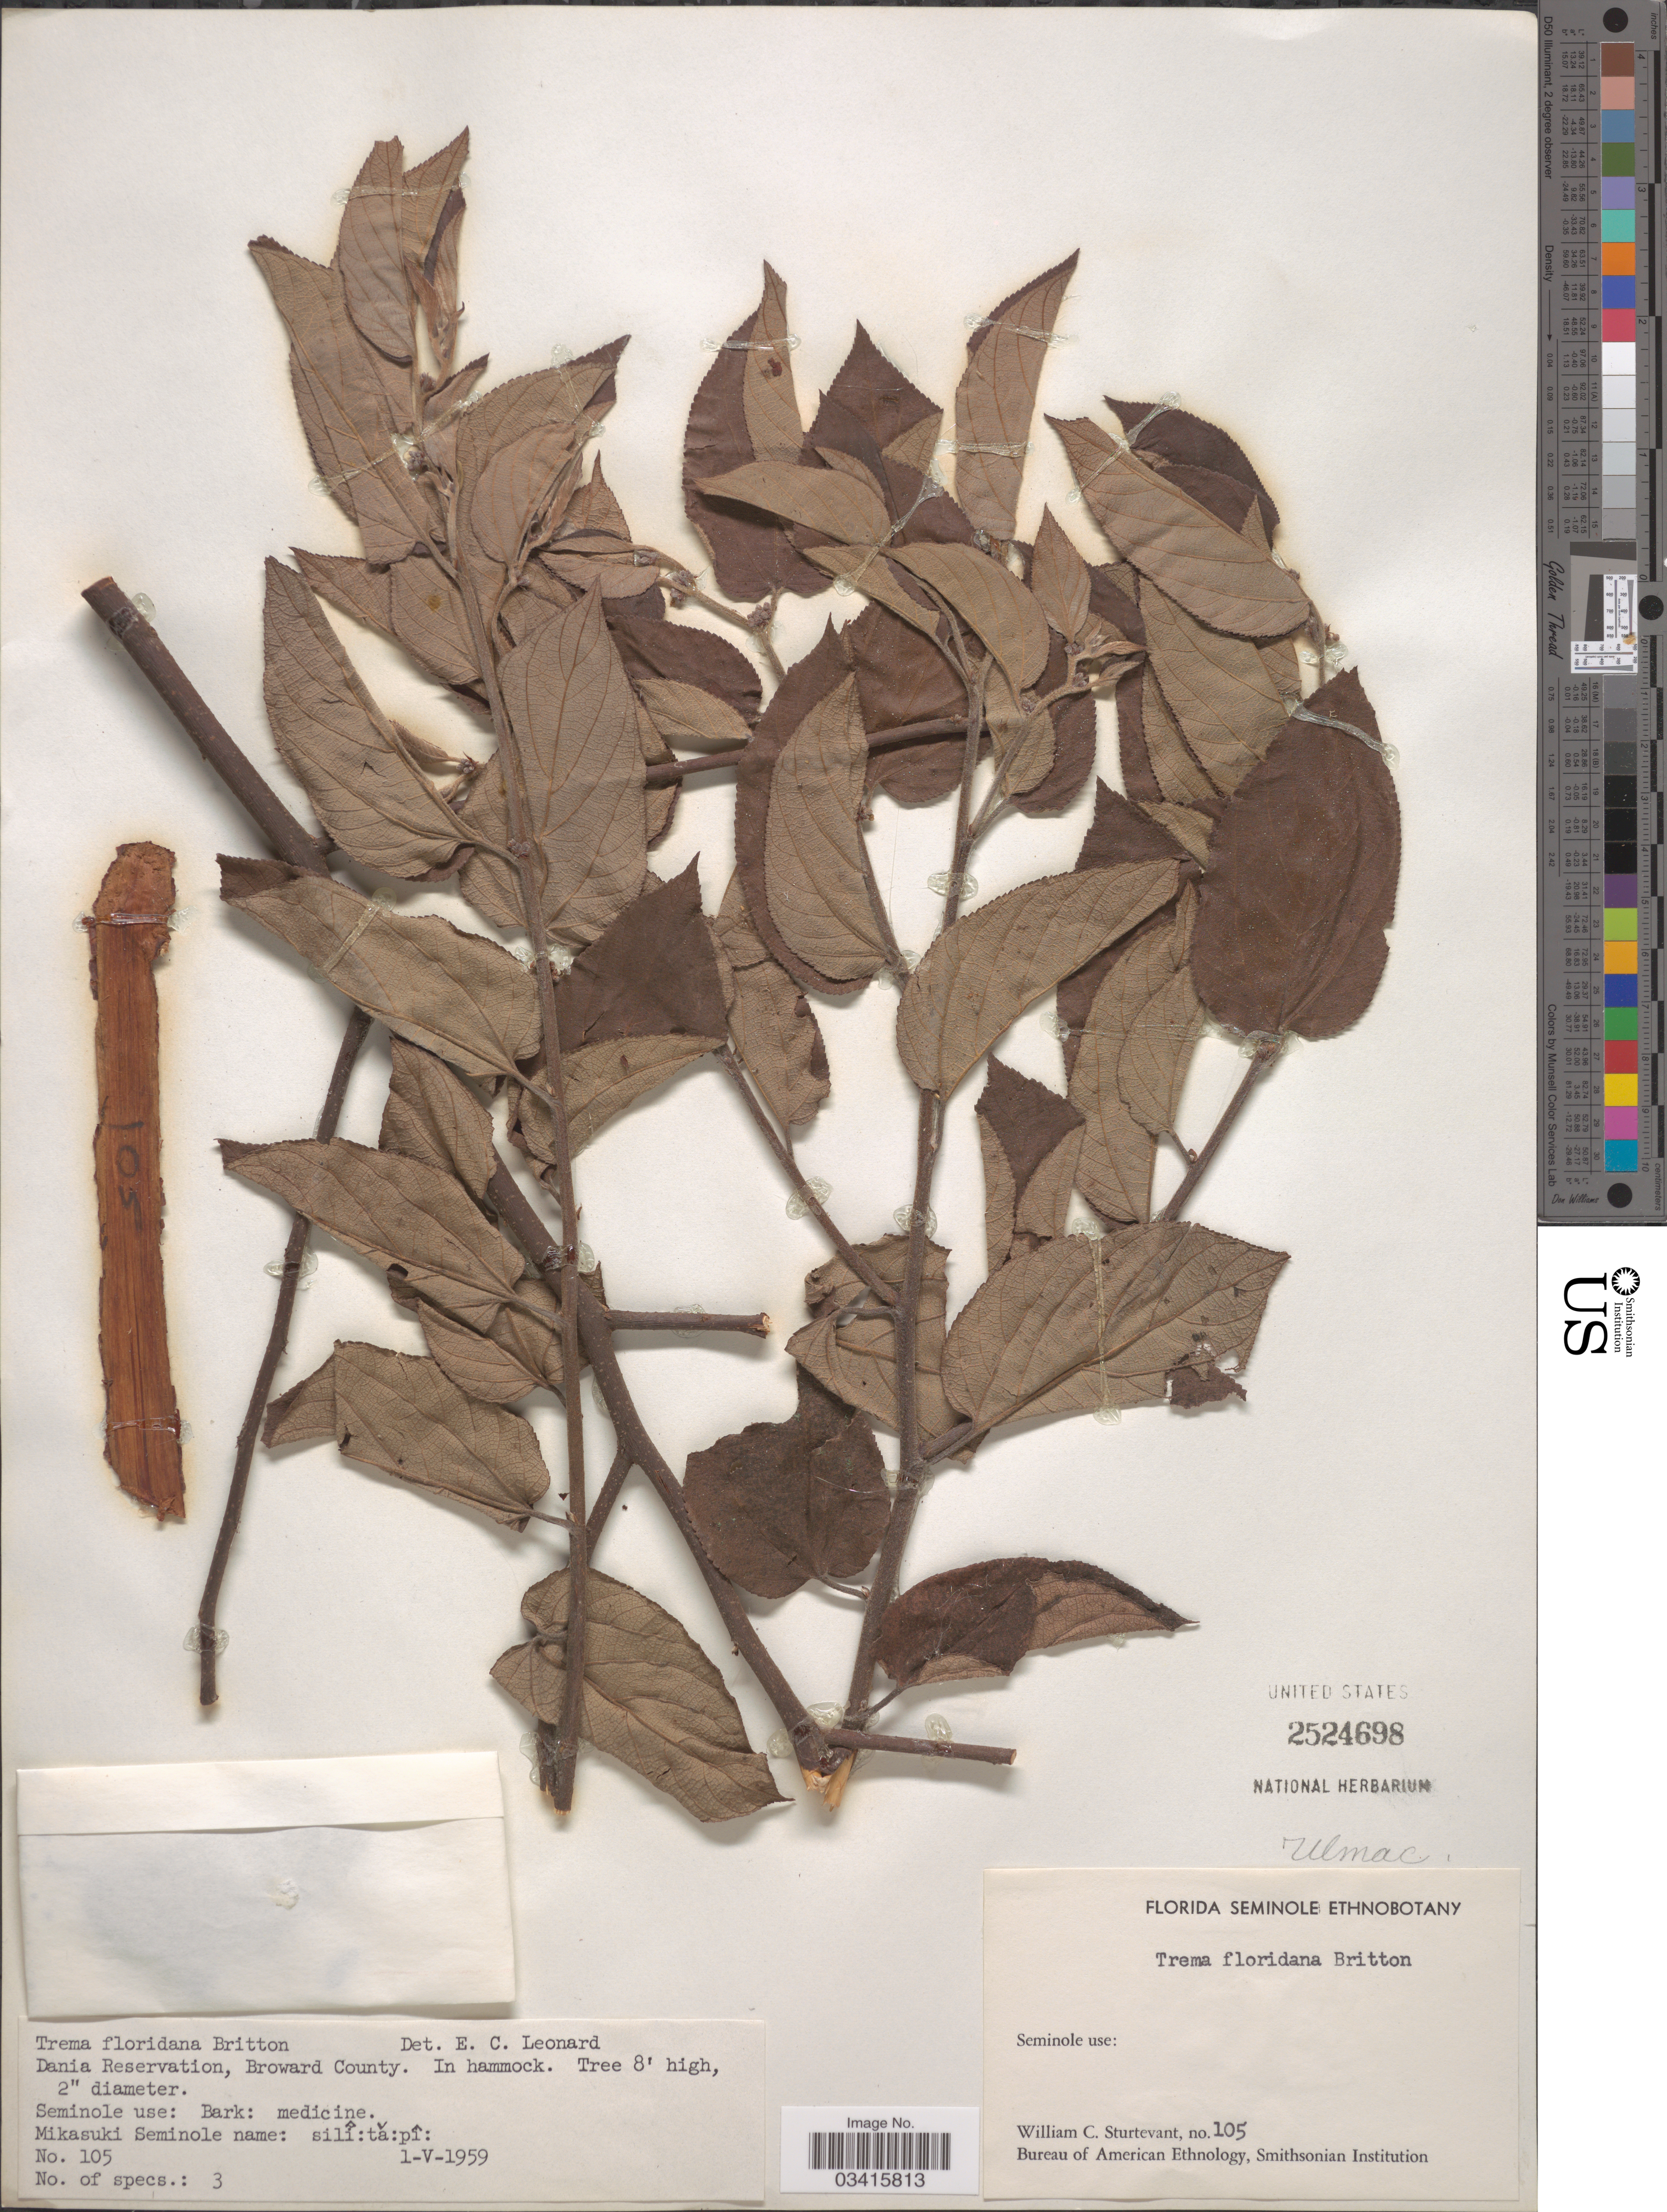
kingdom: Plantae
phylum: Tracheophyta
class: Magnoliopsida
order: Rosales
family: Cannabaceae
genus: Trema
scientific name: Trema floridanum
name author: Britton ex Small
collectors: W. Sturtevant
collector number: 105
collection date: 1959-05-01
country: United States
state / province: Florida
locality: Dania Reservation, Broward County.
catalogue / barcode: US 2524698